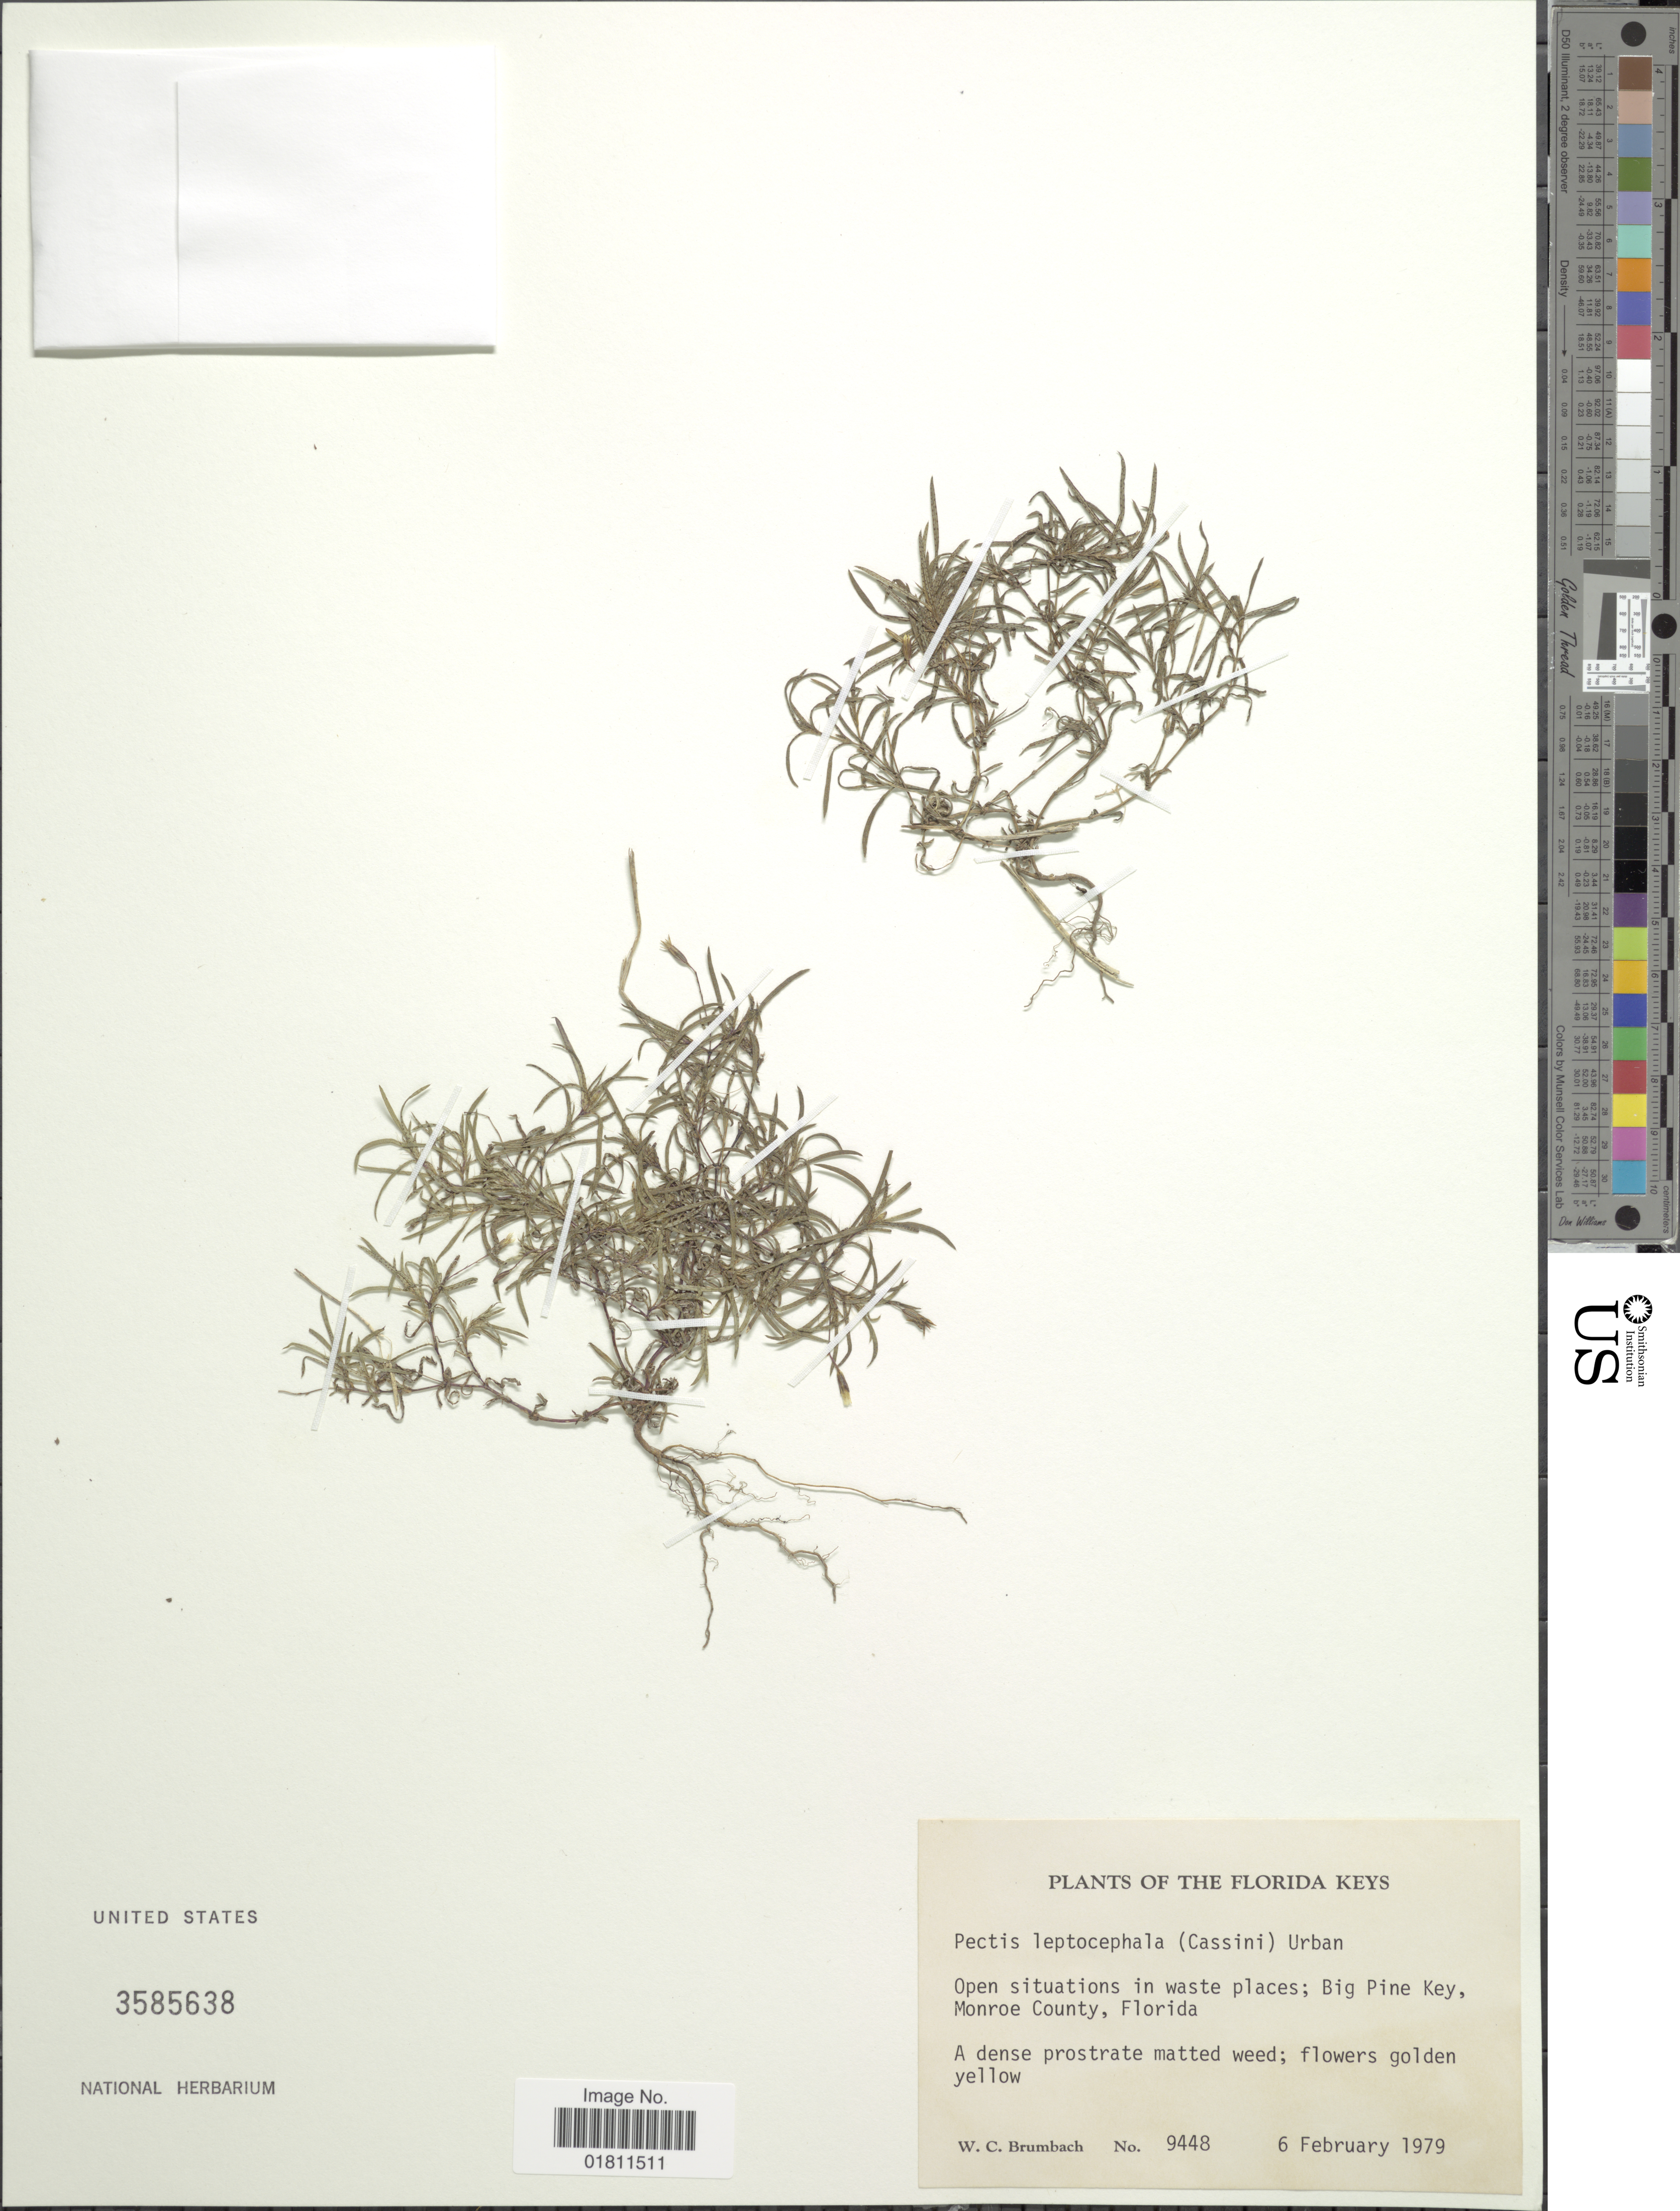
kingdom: Plantae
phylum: Tracheophyta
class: Magnoliopsida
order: Asterales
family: Asteraceae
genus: Pectis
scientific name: Pectis leptocephala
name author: (Cass.) Urb.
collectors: W. C. Brumbach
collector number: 9448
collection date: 1979-02-06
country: United States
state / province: Florida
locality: Florida Keys. Open situations in waster places. Big Pine Key, Monroe County, Florida.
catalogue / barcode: US 3585638